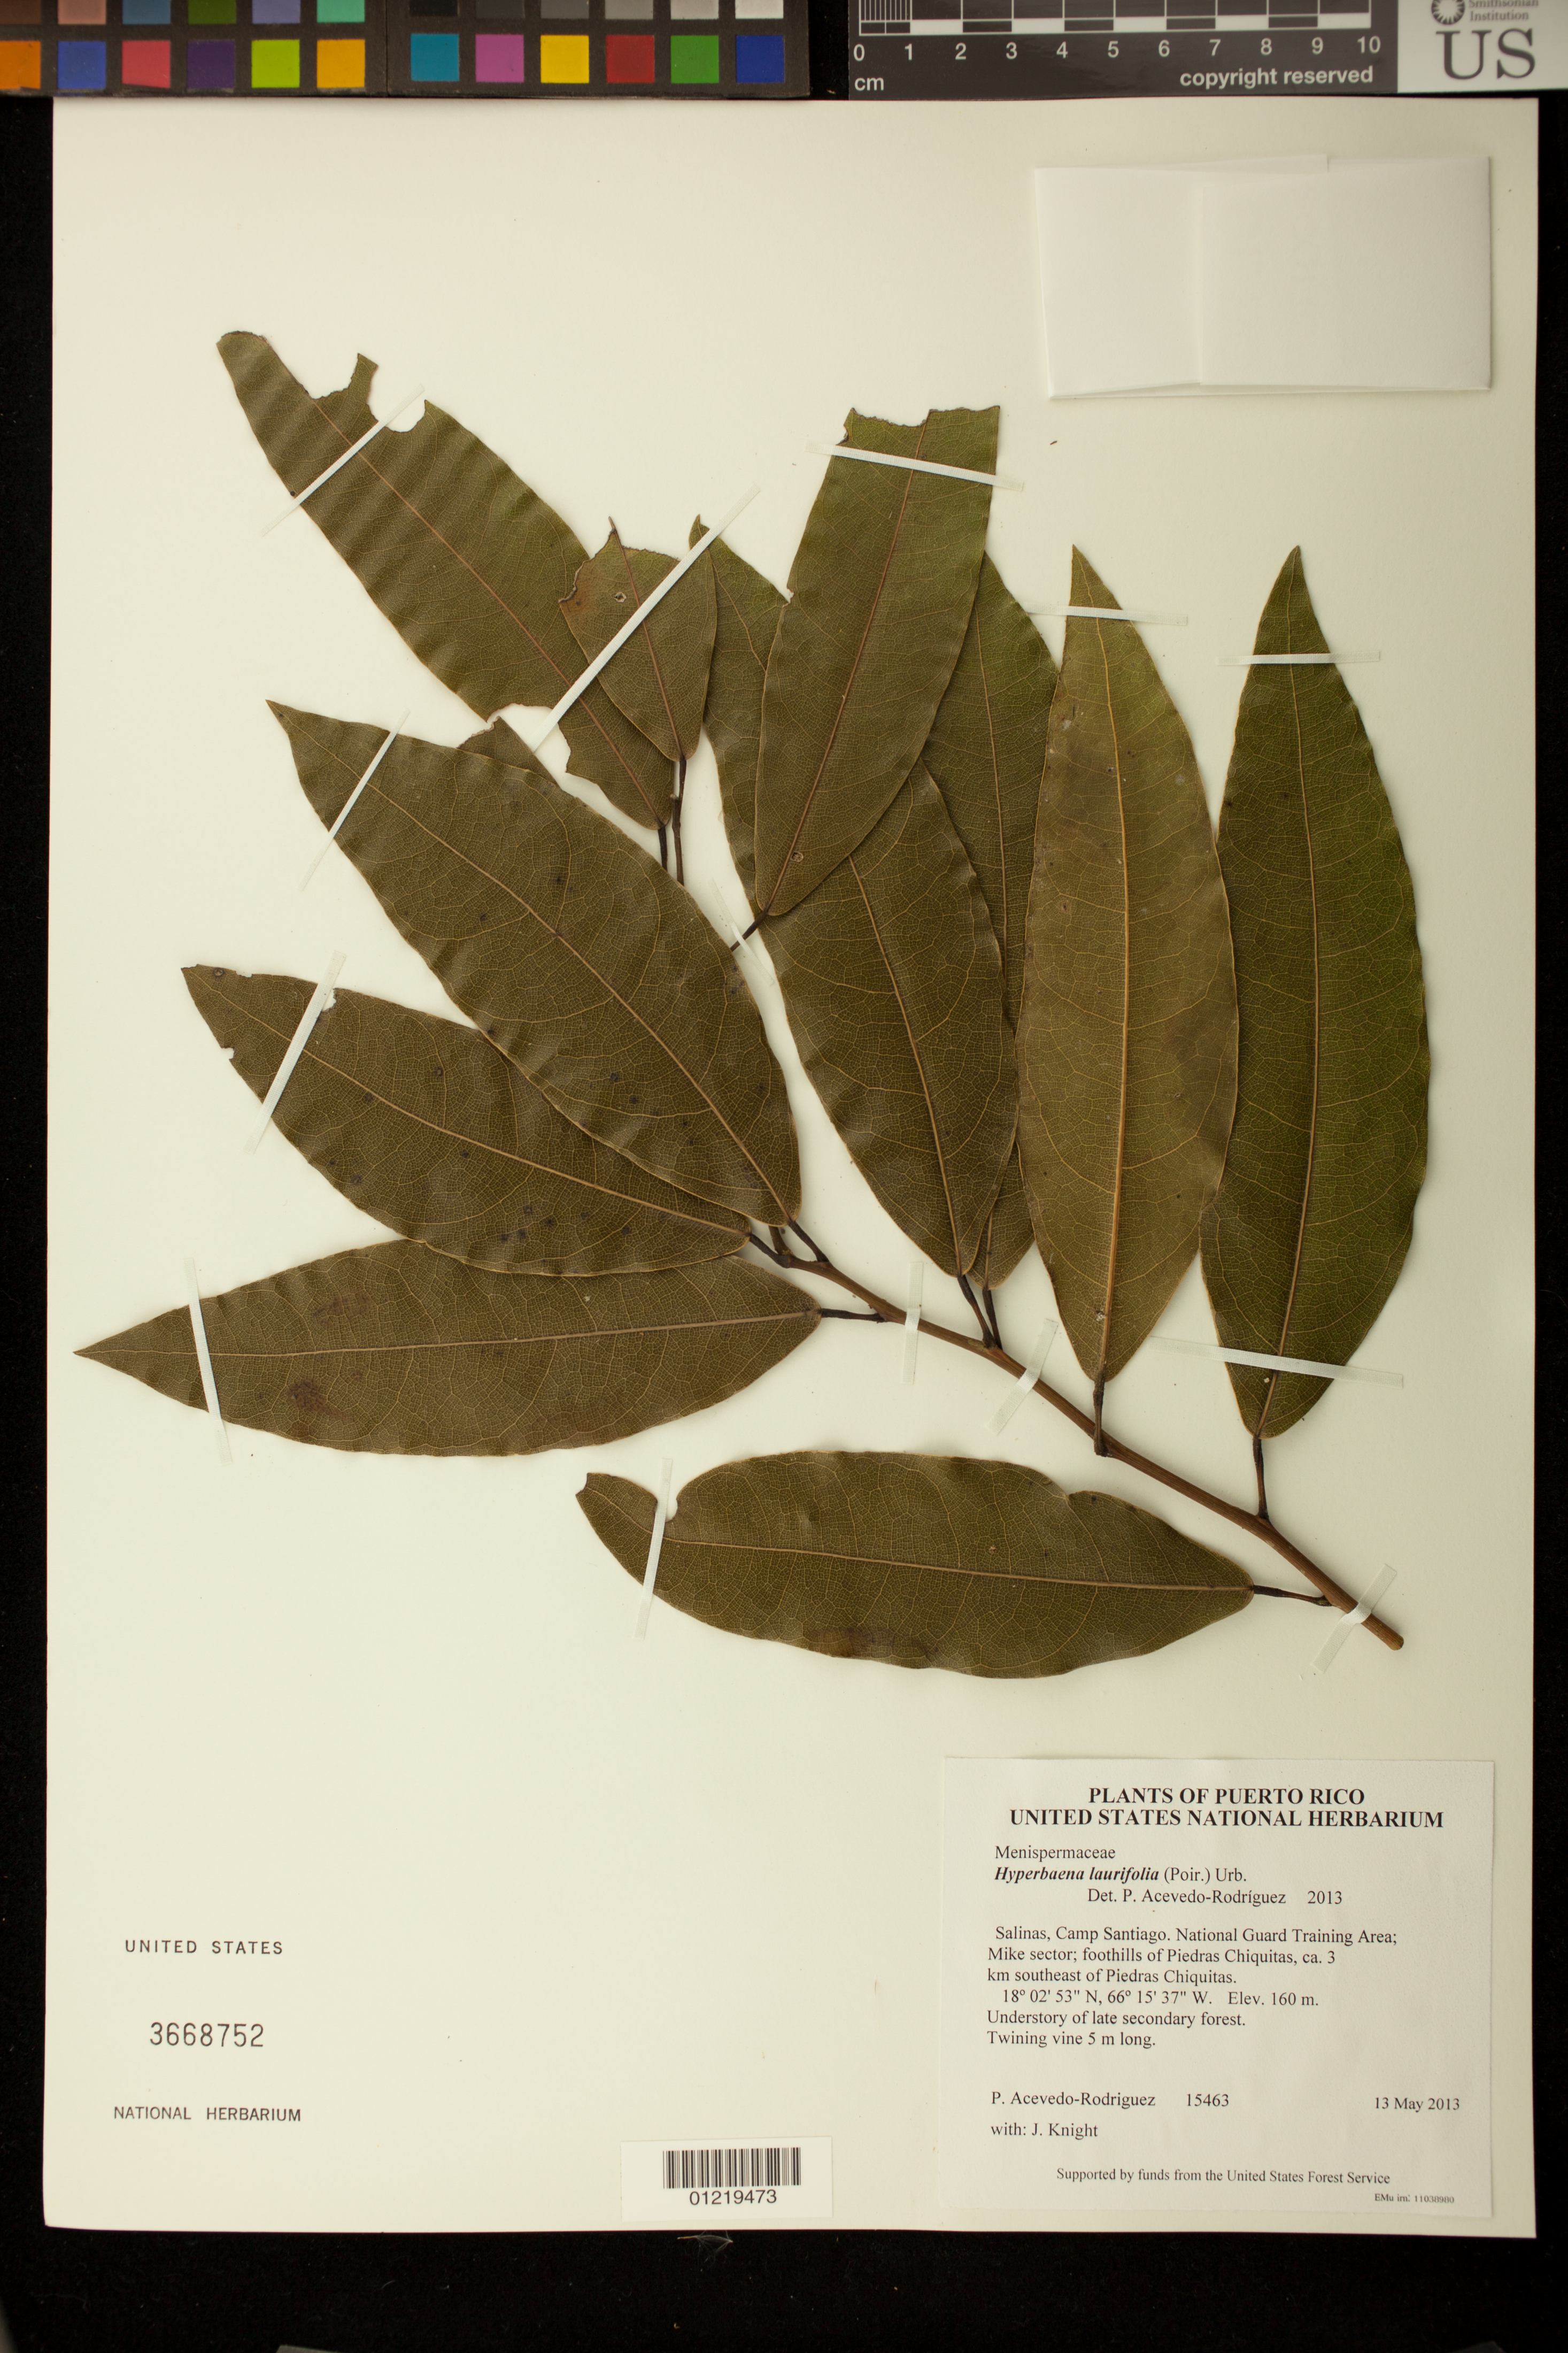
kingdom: Plantae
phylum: Tracheophyta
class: Magnoliopsida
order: Ranunculales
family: Menispermaceae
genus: Hyperbaena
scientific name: Hyperbaena laurifolia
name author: (Poir.) Urb.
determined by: Acevedo-Rodríguez, P., (BOT), Smithsonian Institution - National Museum of Natural History (UNITED STATES)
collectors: P. Acevedo-Rodr. & J. Knight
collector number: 15463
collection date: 2013-05-13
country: Puerto Rico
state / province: Salinas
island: Puerto Rico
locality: Camp Santiago. National Guard Training Area; Mike sector; foothills of Piedras Chiquitas, ca. 3 km southeast of Piedras Chiquitas.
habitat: Understory of late secondary forest.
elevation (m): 160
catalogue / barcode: US 3668752